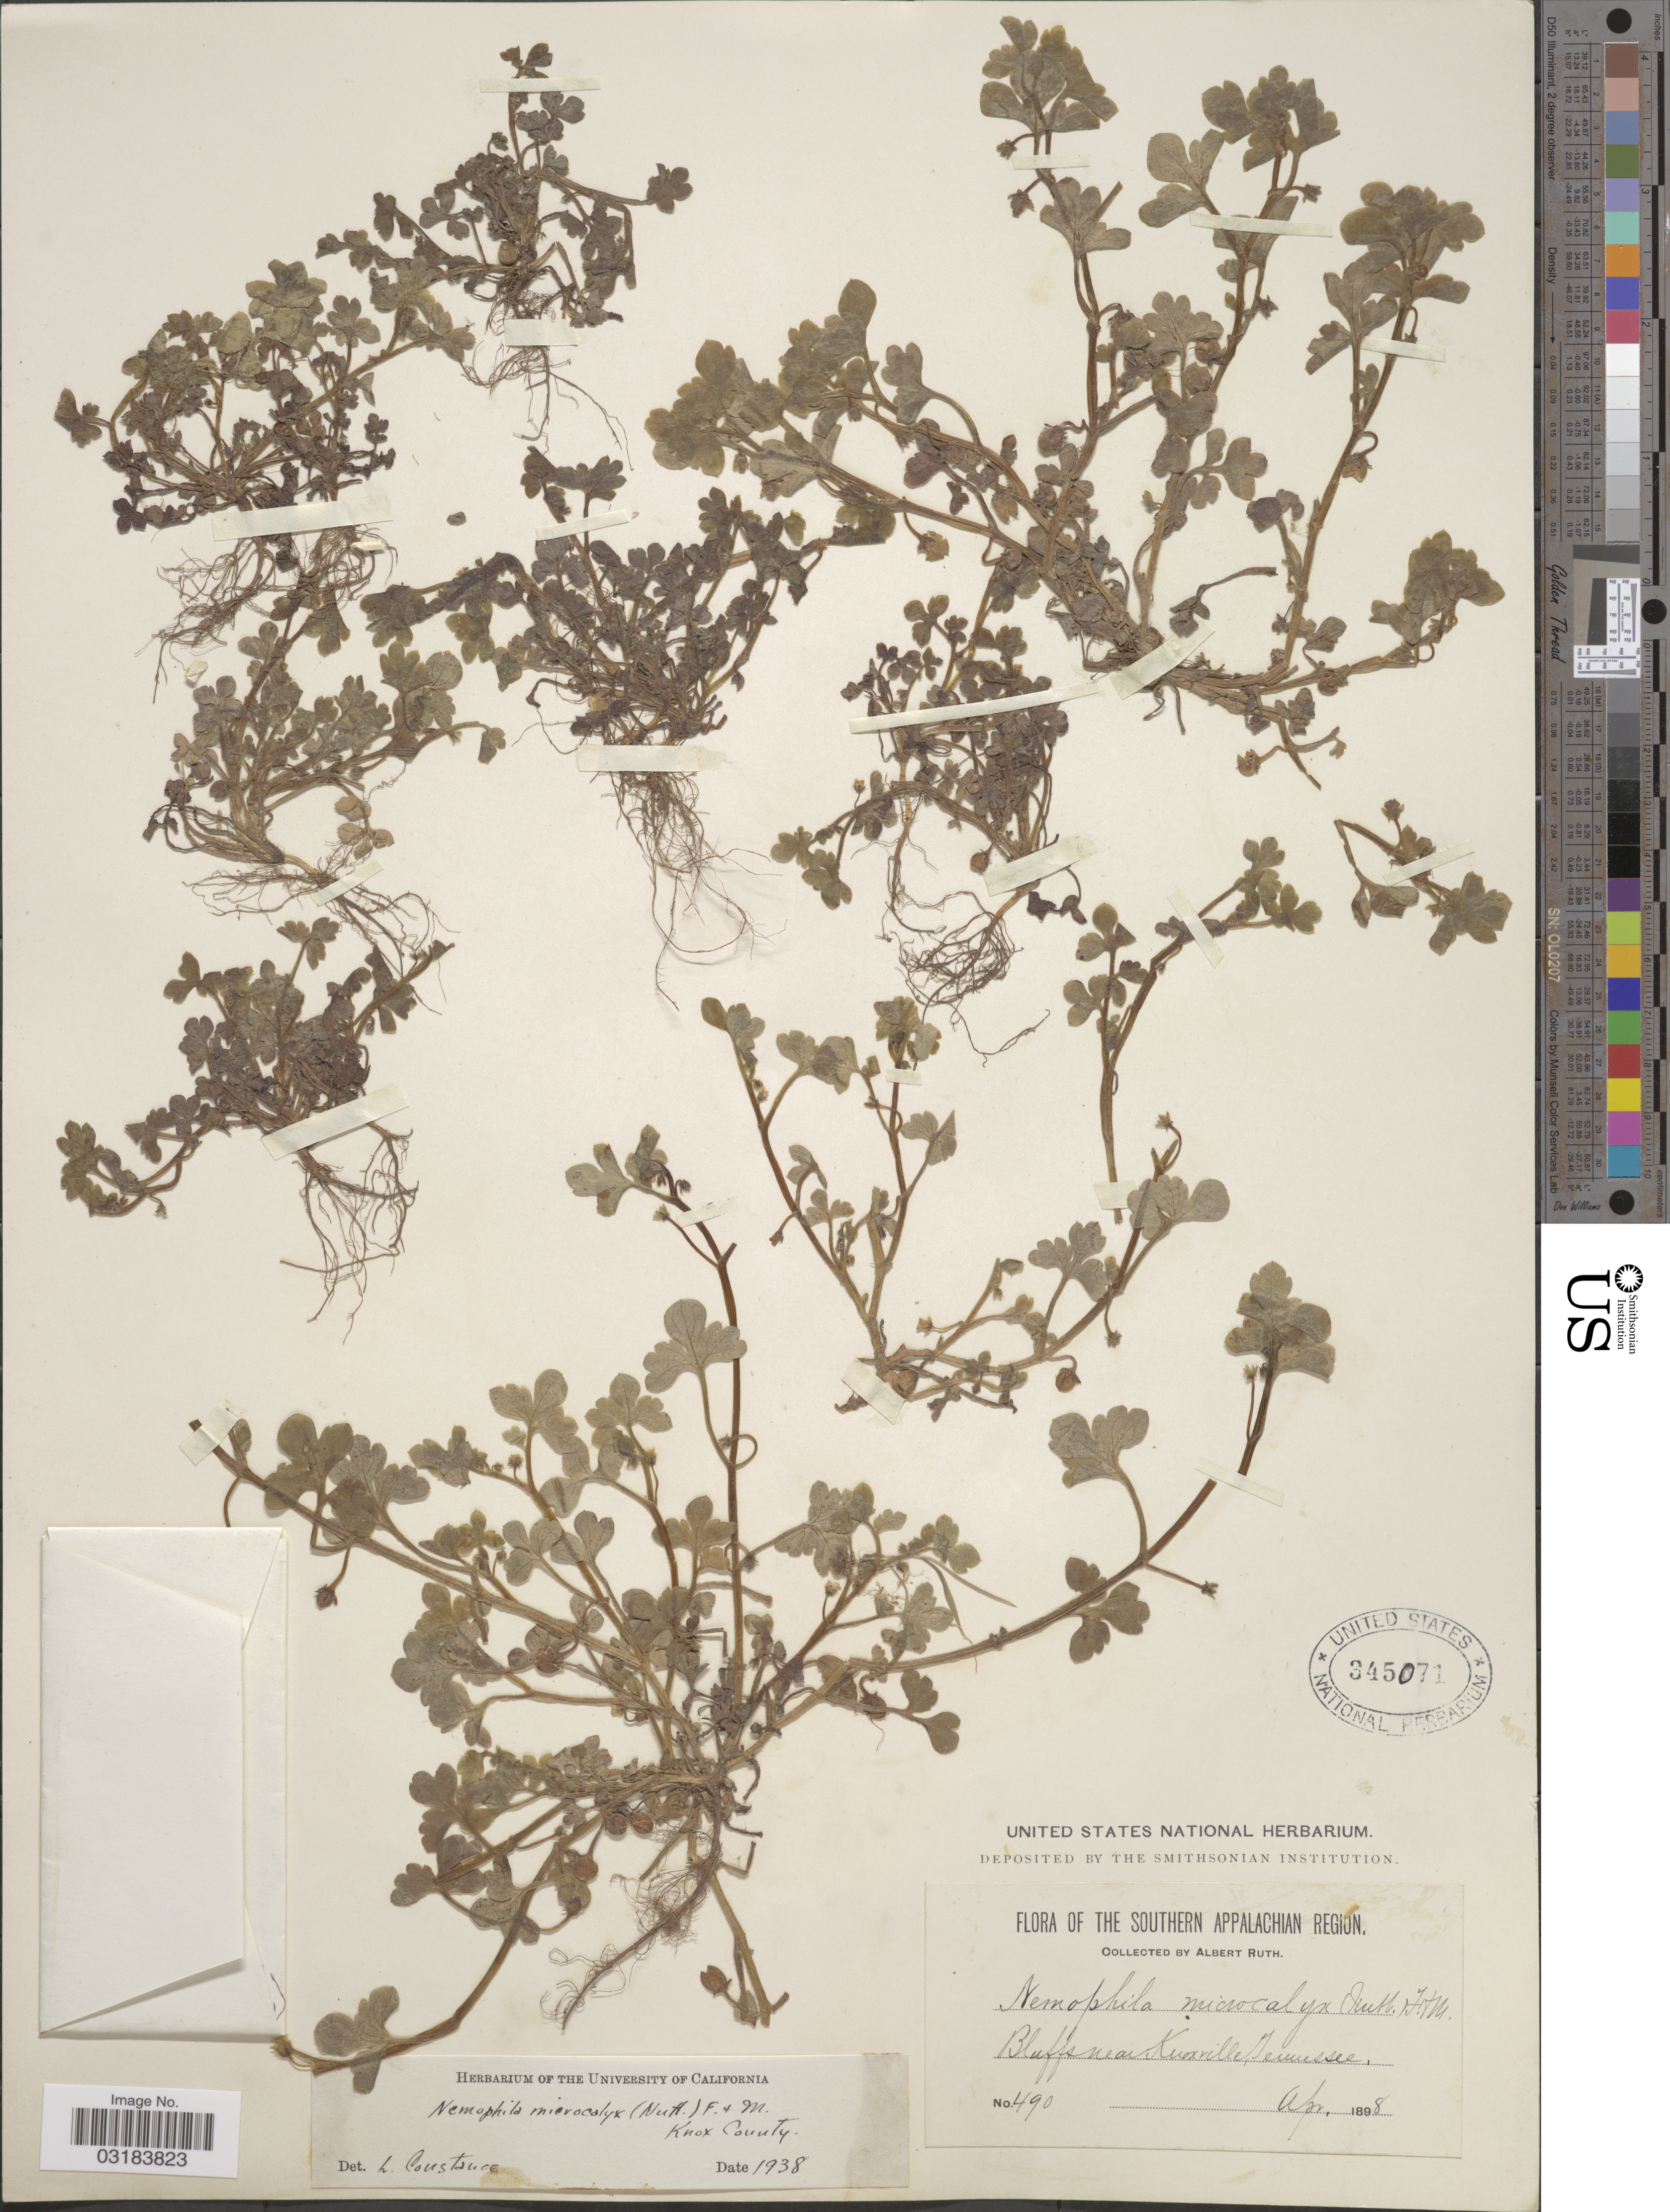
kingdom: Plantae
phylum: Tracheophyta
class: Magnoliopsida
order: Boraginales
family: Hydrophyllaceae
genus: Nemophila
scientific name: Nemophila microcalyx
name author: (Nutt.) Fisch. & C.A. Mey.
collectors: A. Ruth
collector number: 490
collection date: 1898-04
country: United States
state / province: Tennessee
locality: The Southern Appalachian Region. Bluffs near Knoxville.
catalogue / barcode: US 345071